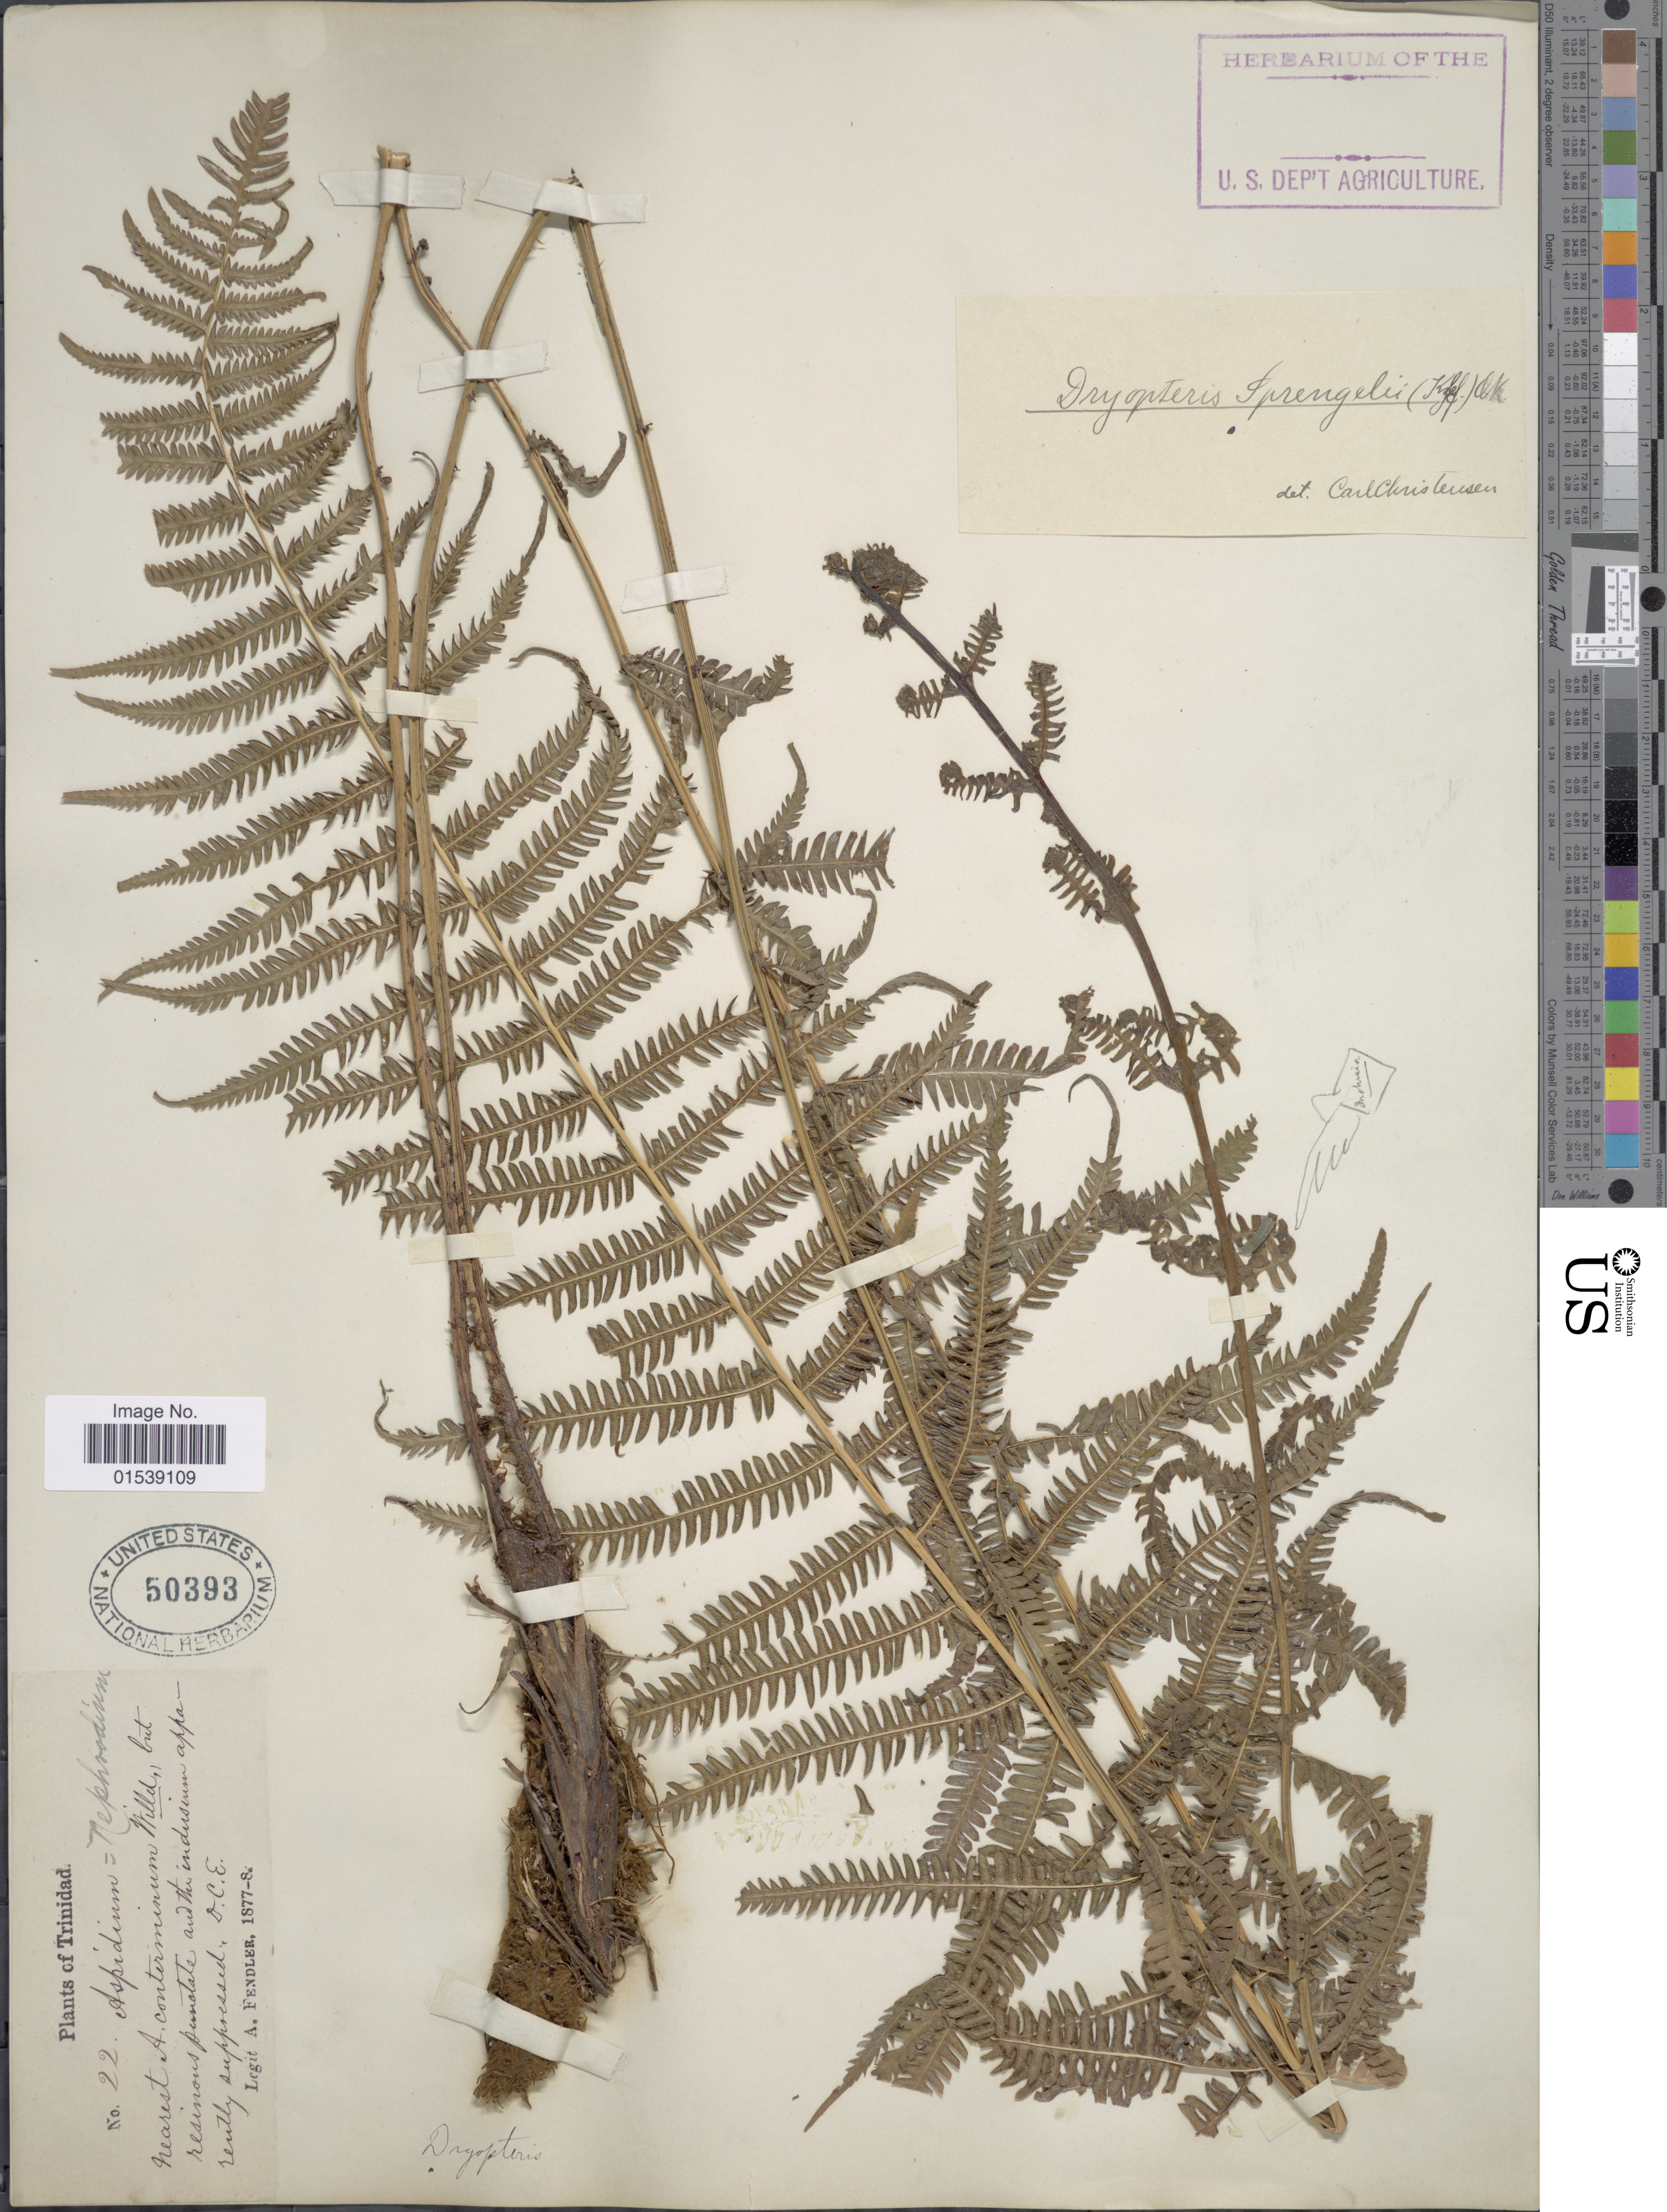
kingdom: Plantae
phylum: Tracheophyta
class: Polypodiopsida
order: Polypodiales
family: Thelypteridaceae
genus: Amauropelta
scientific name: Amauropelta balbisii (Spreng.) comb. nov., ined. 2015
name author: (Spreng.)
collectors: A. Fendler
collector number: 22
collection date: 1877/1878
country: Trinidad and Tobago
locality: Trinidad, nearest A. conterminum Wild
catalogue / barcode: US 50393